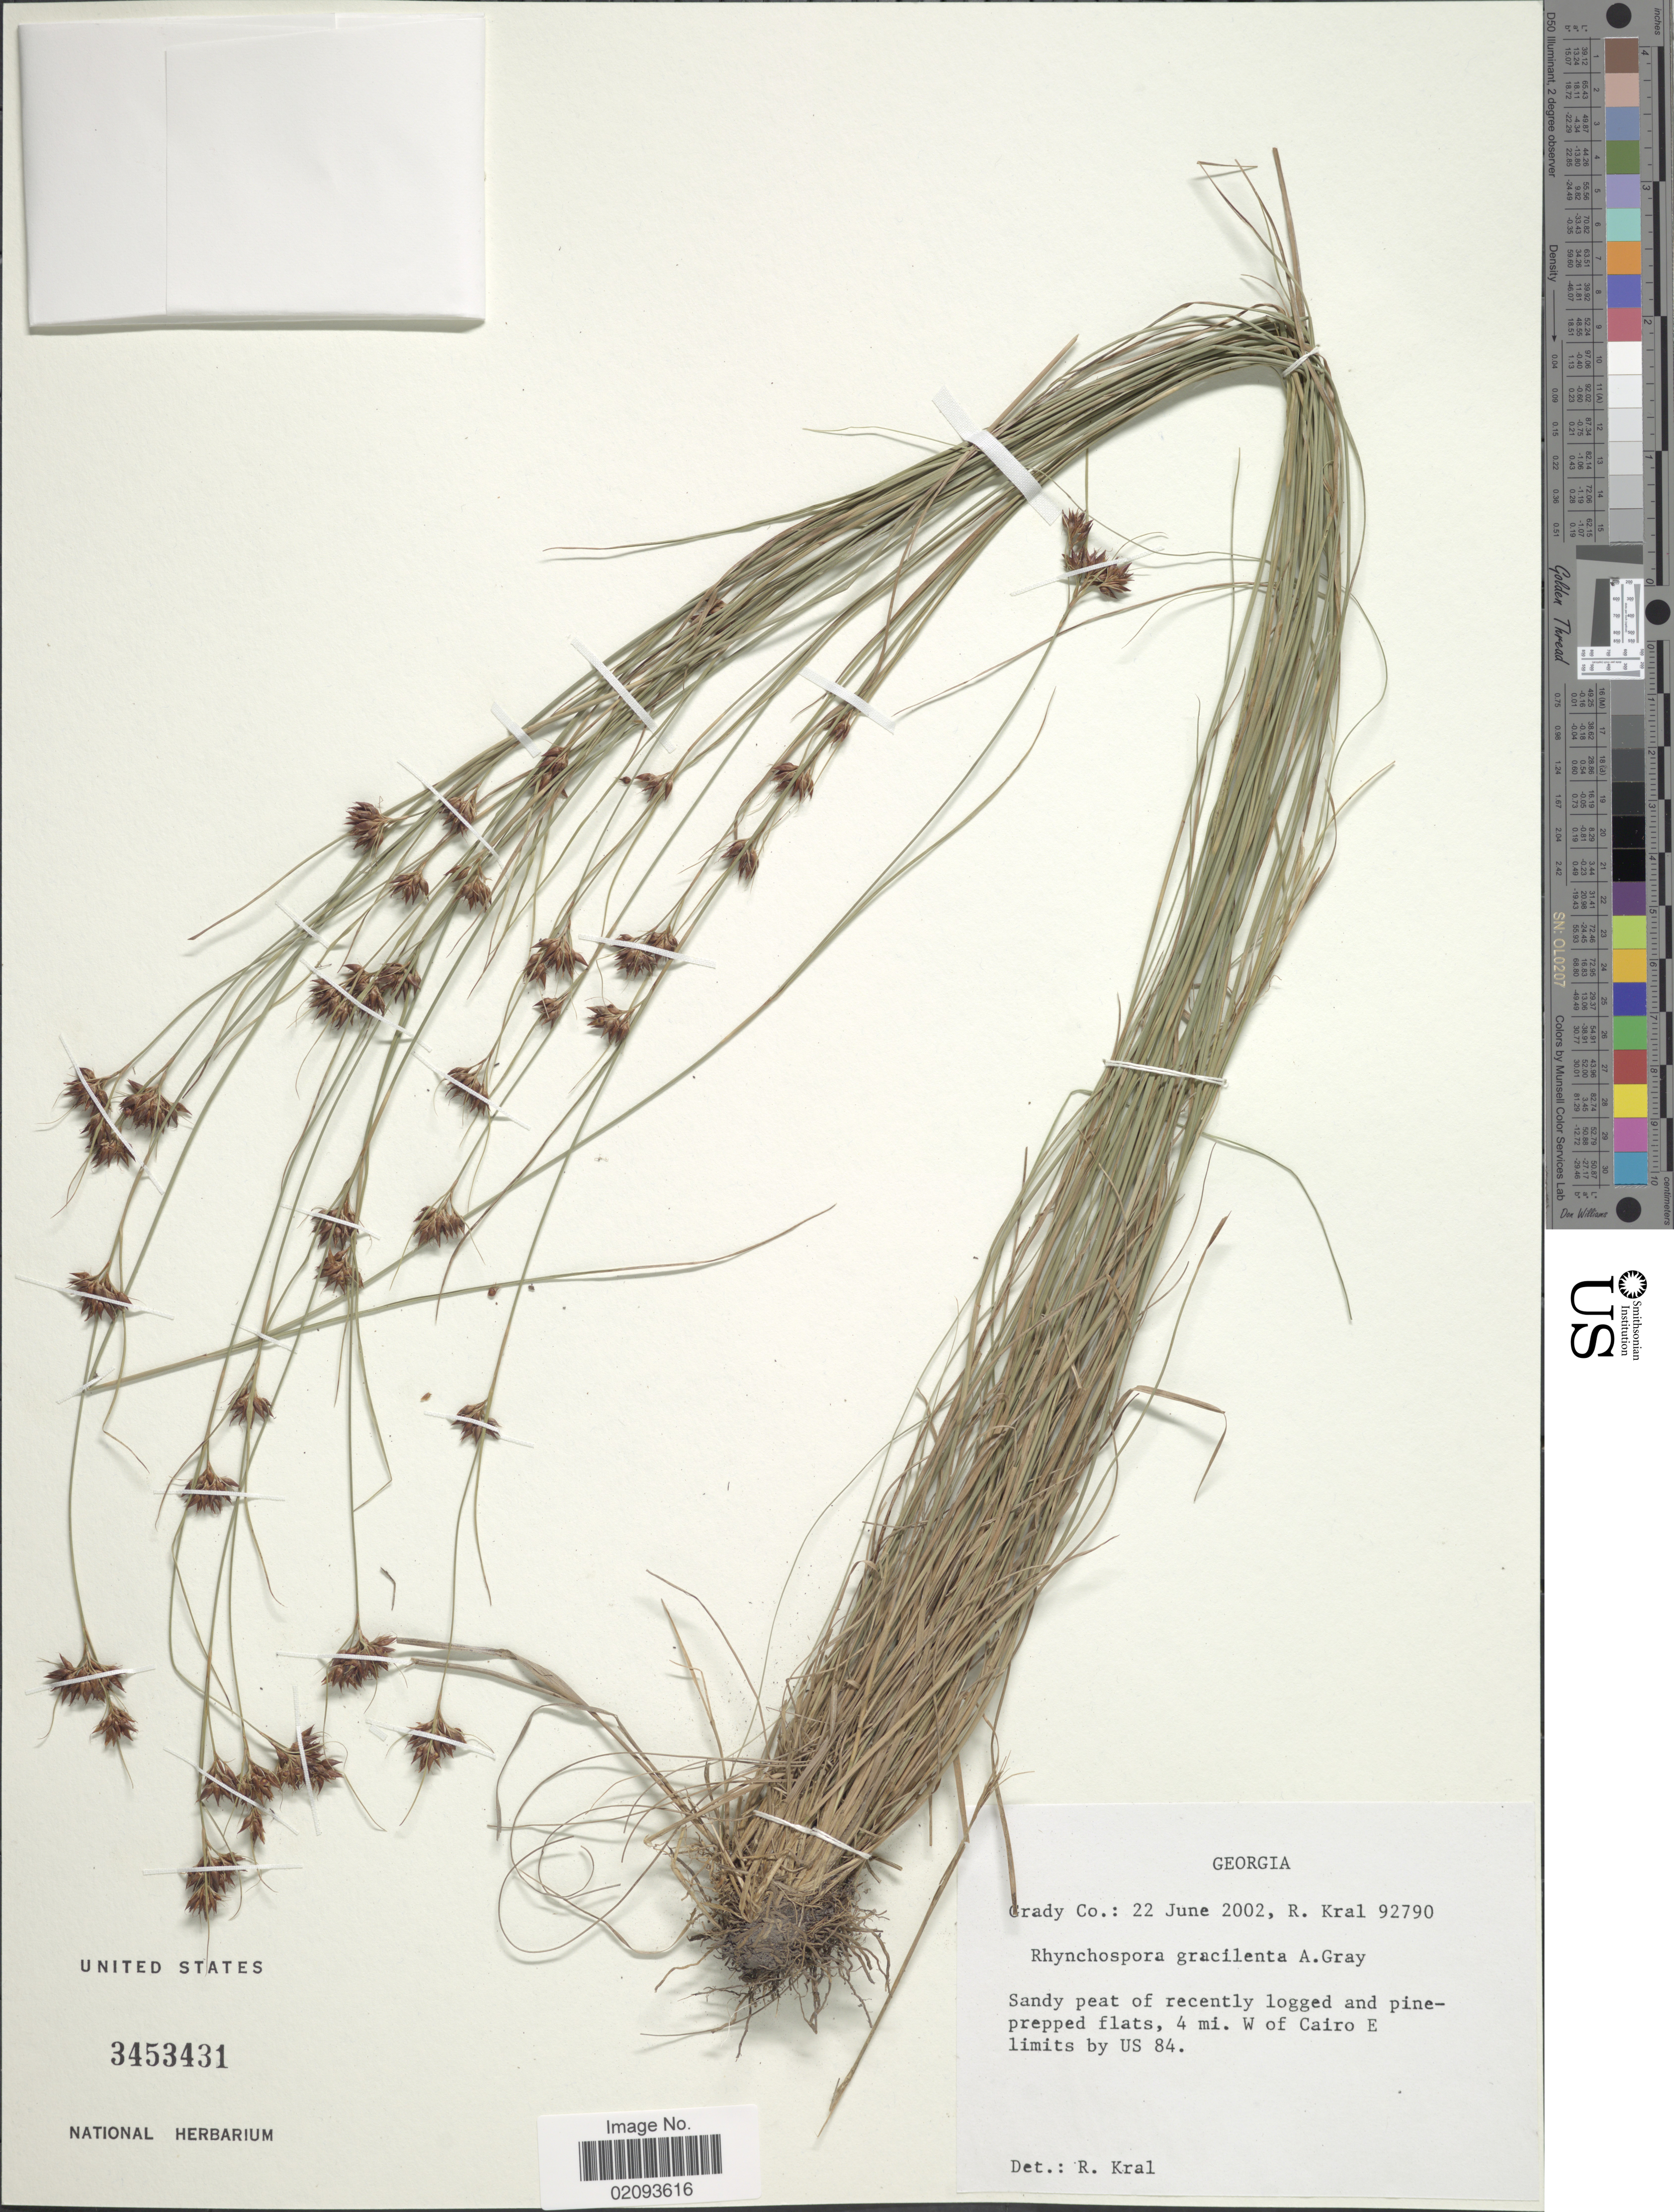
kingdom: Plantae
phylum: Tracheophyta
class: Liliopsida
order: Poales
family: Cyperaceae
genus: Rhynchospora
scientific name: Rhynchospora gracilenta A. Gray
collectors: R. Kral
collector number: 92790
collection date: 2002-06-22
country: United States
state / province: Georgia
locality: Grady Co. Sandy peat of recently logged and pine-prepped flats, 4 mi. W of Cairo E limits by US 84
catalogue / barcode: US 3453431